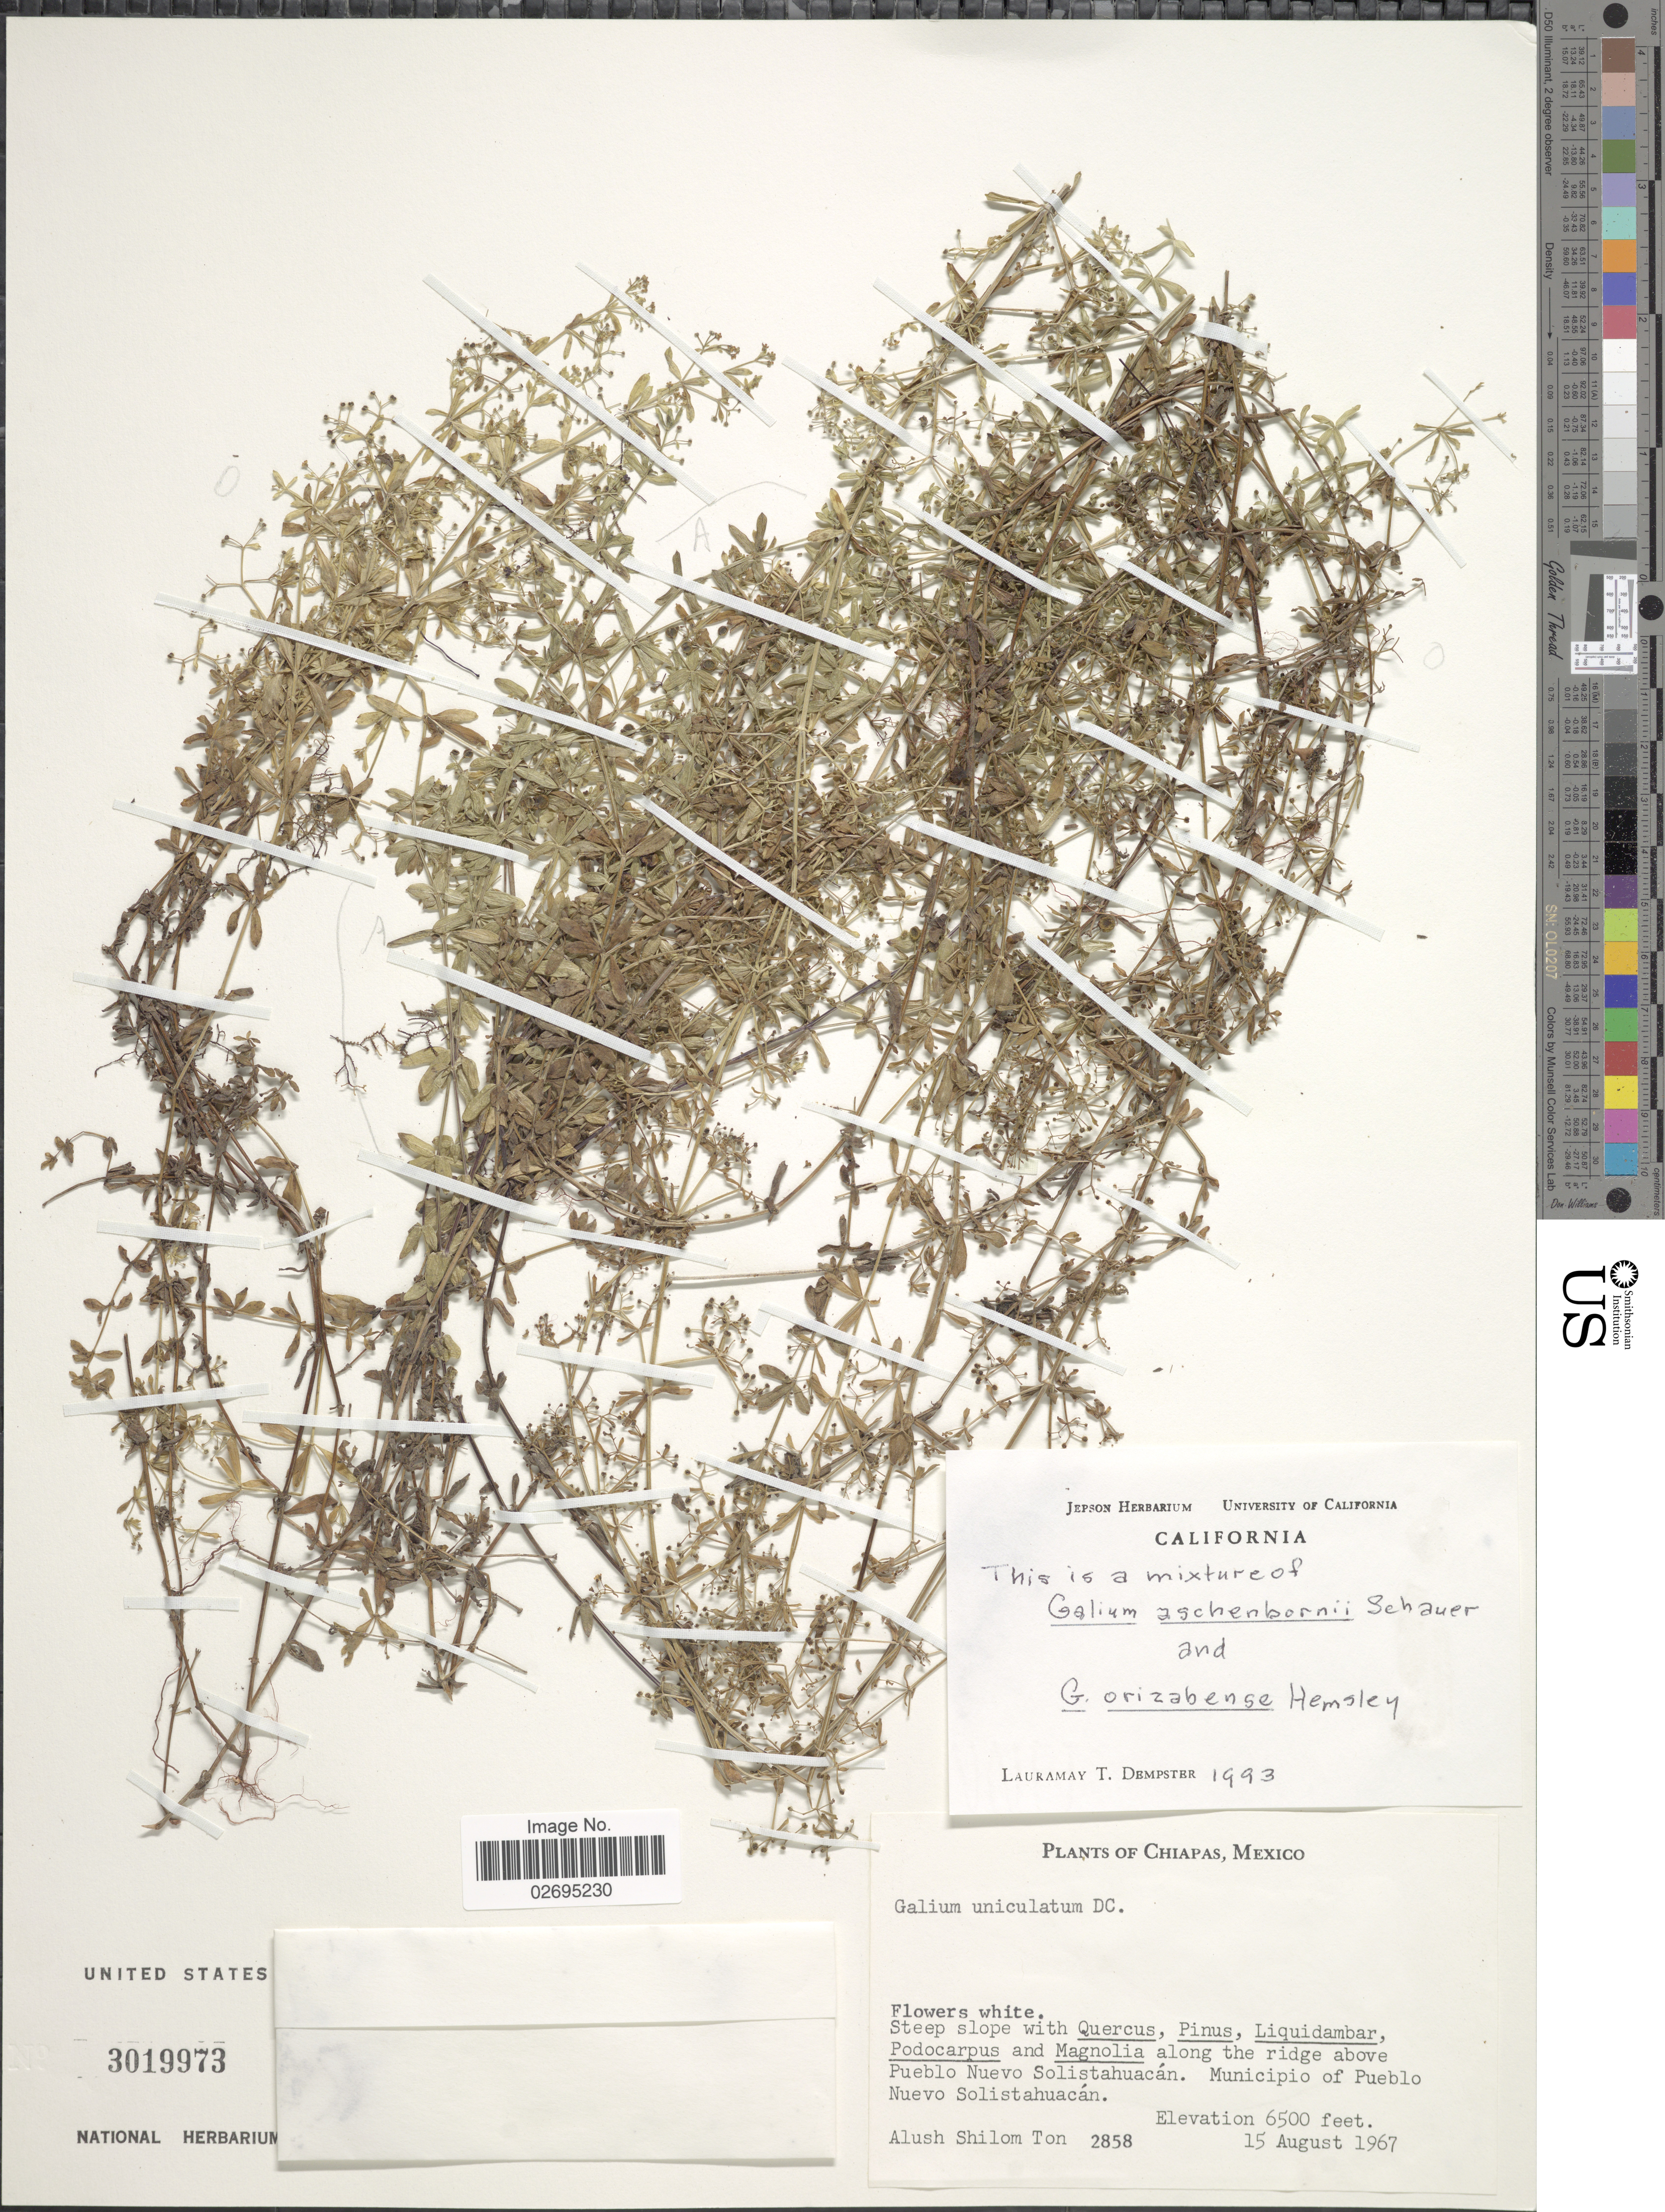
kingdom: Plantae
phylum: Tracheophyta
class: Magnoliopsida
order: Gentianales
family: Rubiaceae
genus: Galium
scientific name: Galium orizabense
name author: Hemsl.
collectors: A. M. Ton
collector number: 2858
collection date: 1967-08-15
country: Mexico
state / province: Chiapas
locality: Along the ridge above Pueblo Nuevo Solistahuacán. Municipio of Pueblo Nuevo Solistahuacán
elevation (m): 1981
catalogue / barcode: US 3019973